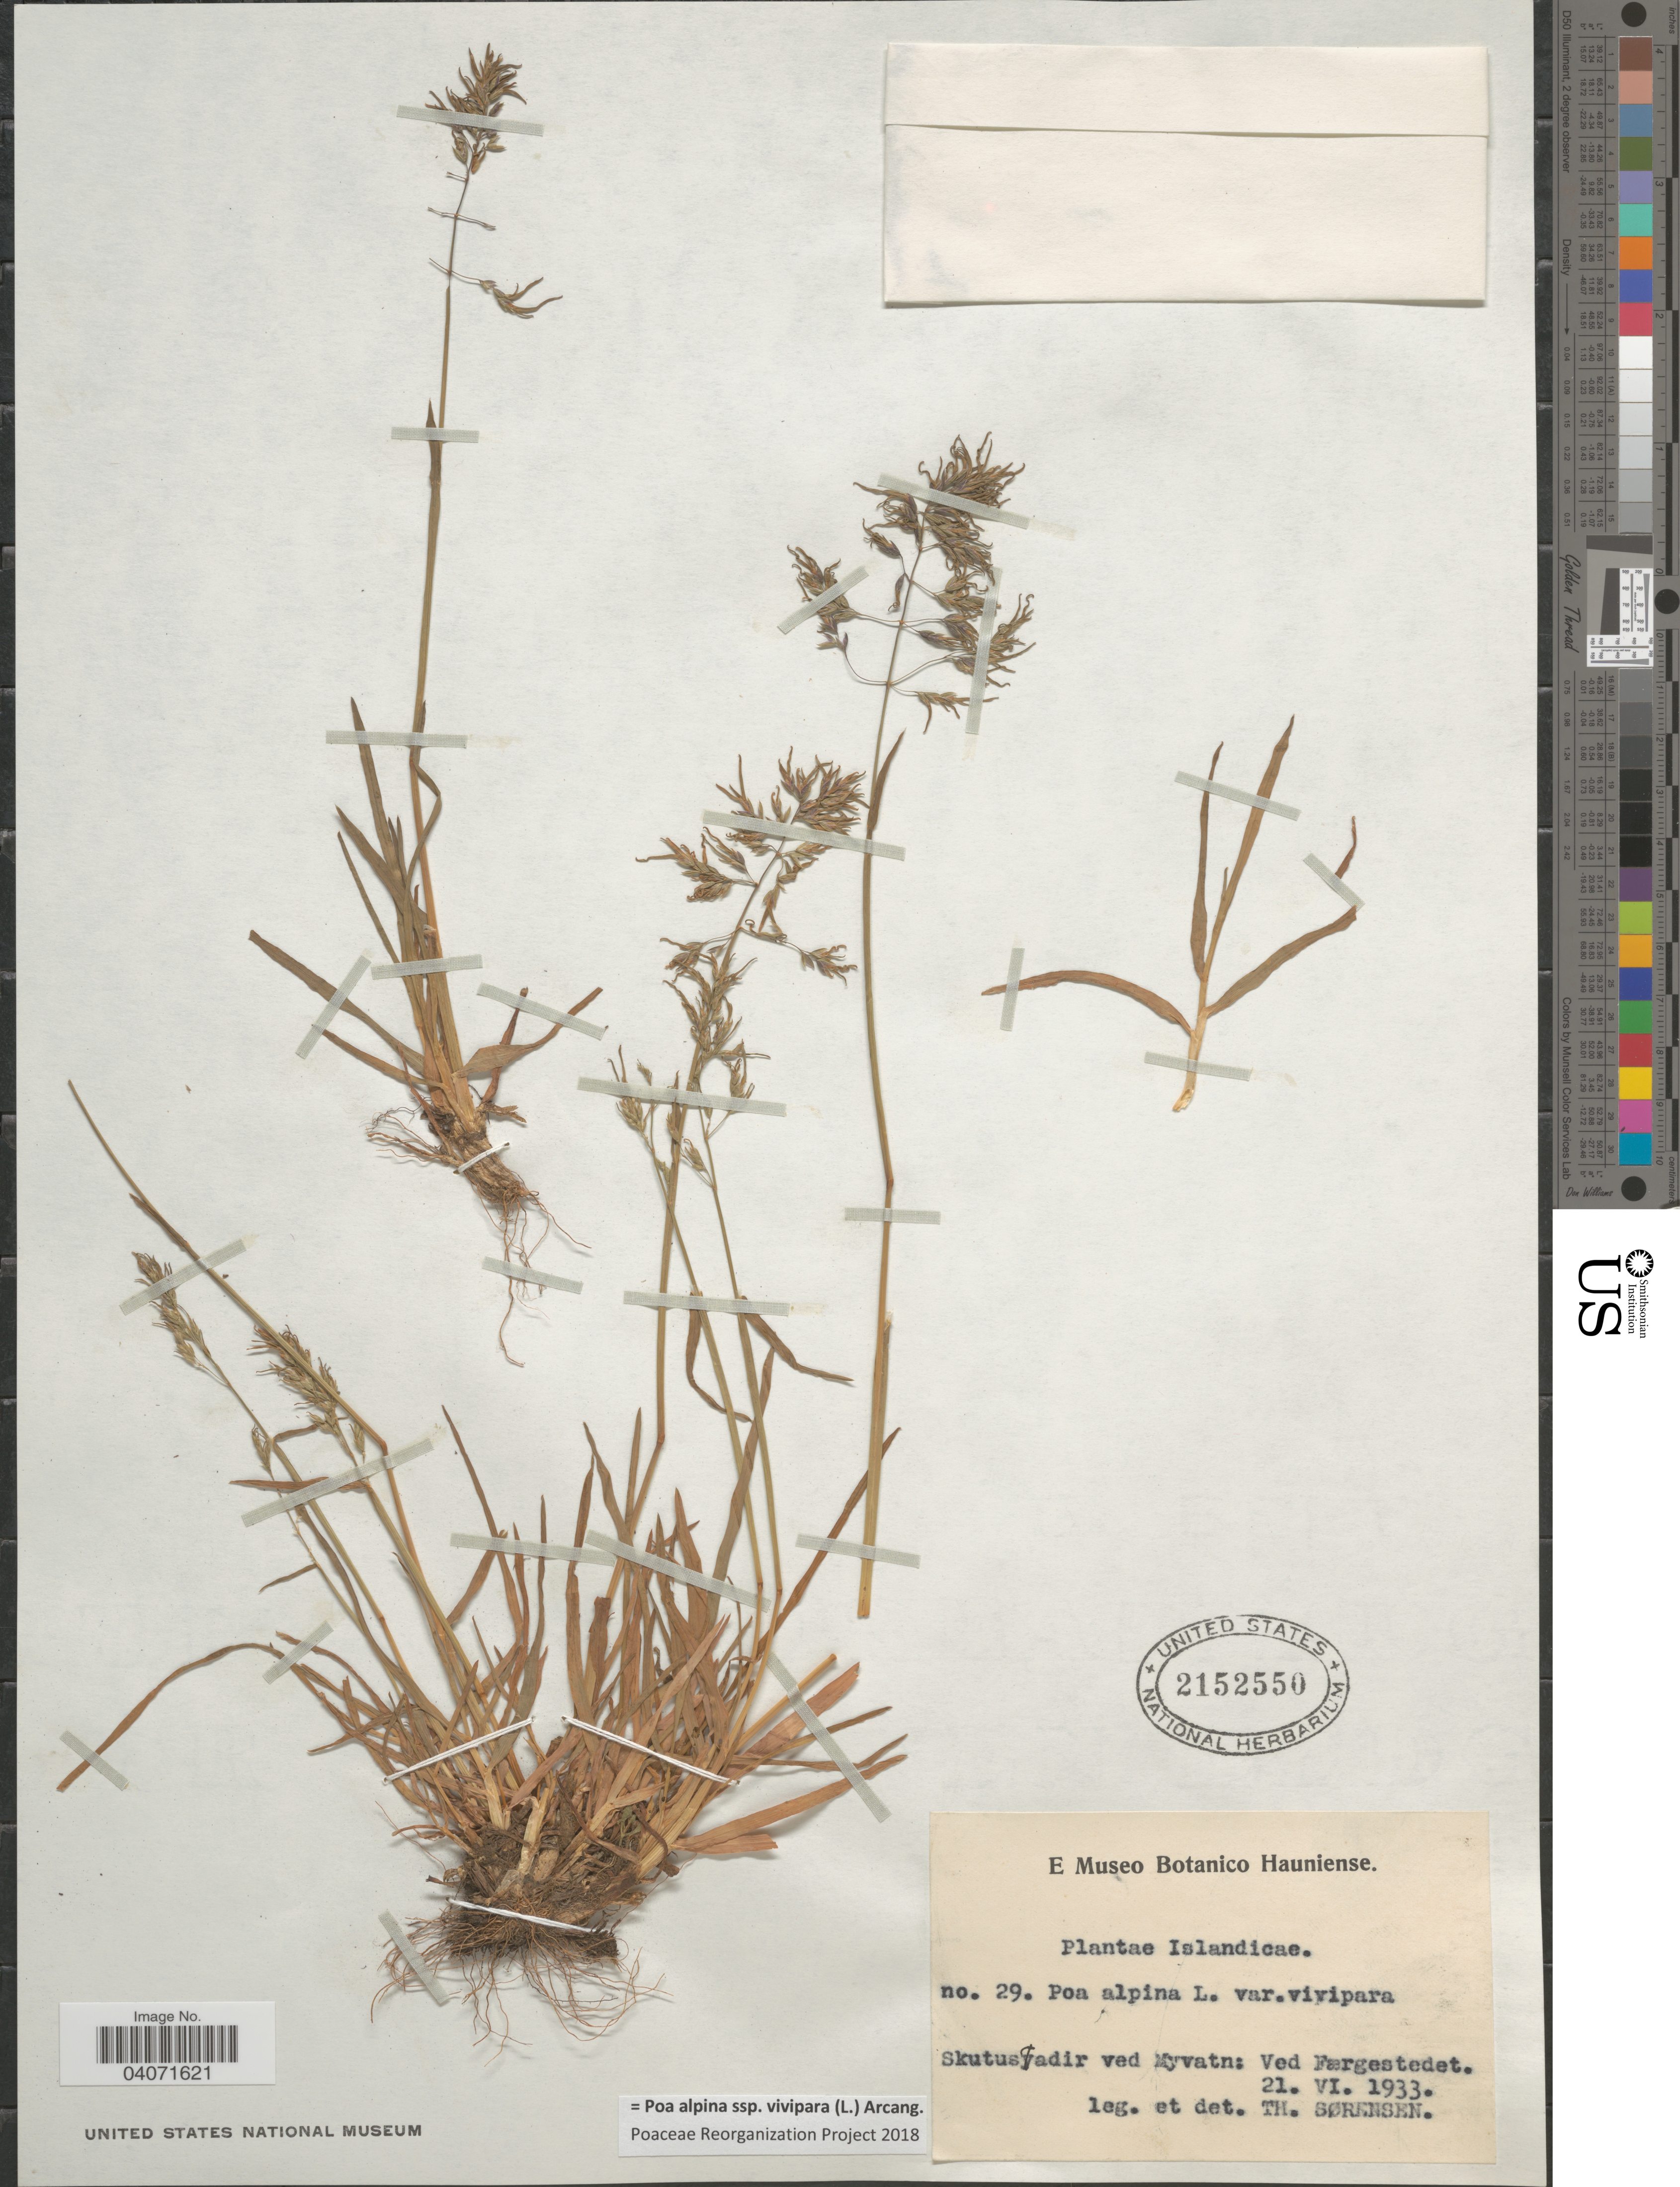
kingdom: Plantae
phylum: Tracheophyta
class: Liliopsida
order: Poales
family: Poaceae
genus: Poa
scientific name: Poa alpina subsp. vivipara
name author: (L.) Arcang.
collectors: T. Sorensen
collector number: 29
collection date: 1933-06-21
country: Iceland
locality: Skutustadir ved Myvatn: Ved Færgestedet.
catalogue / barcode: US 2152550